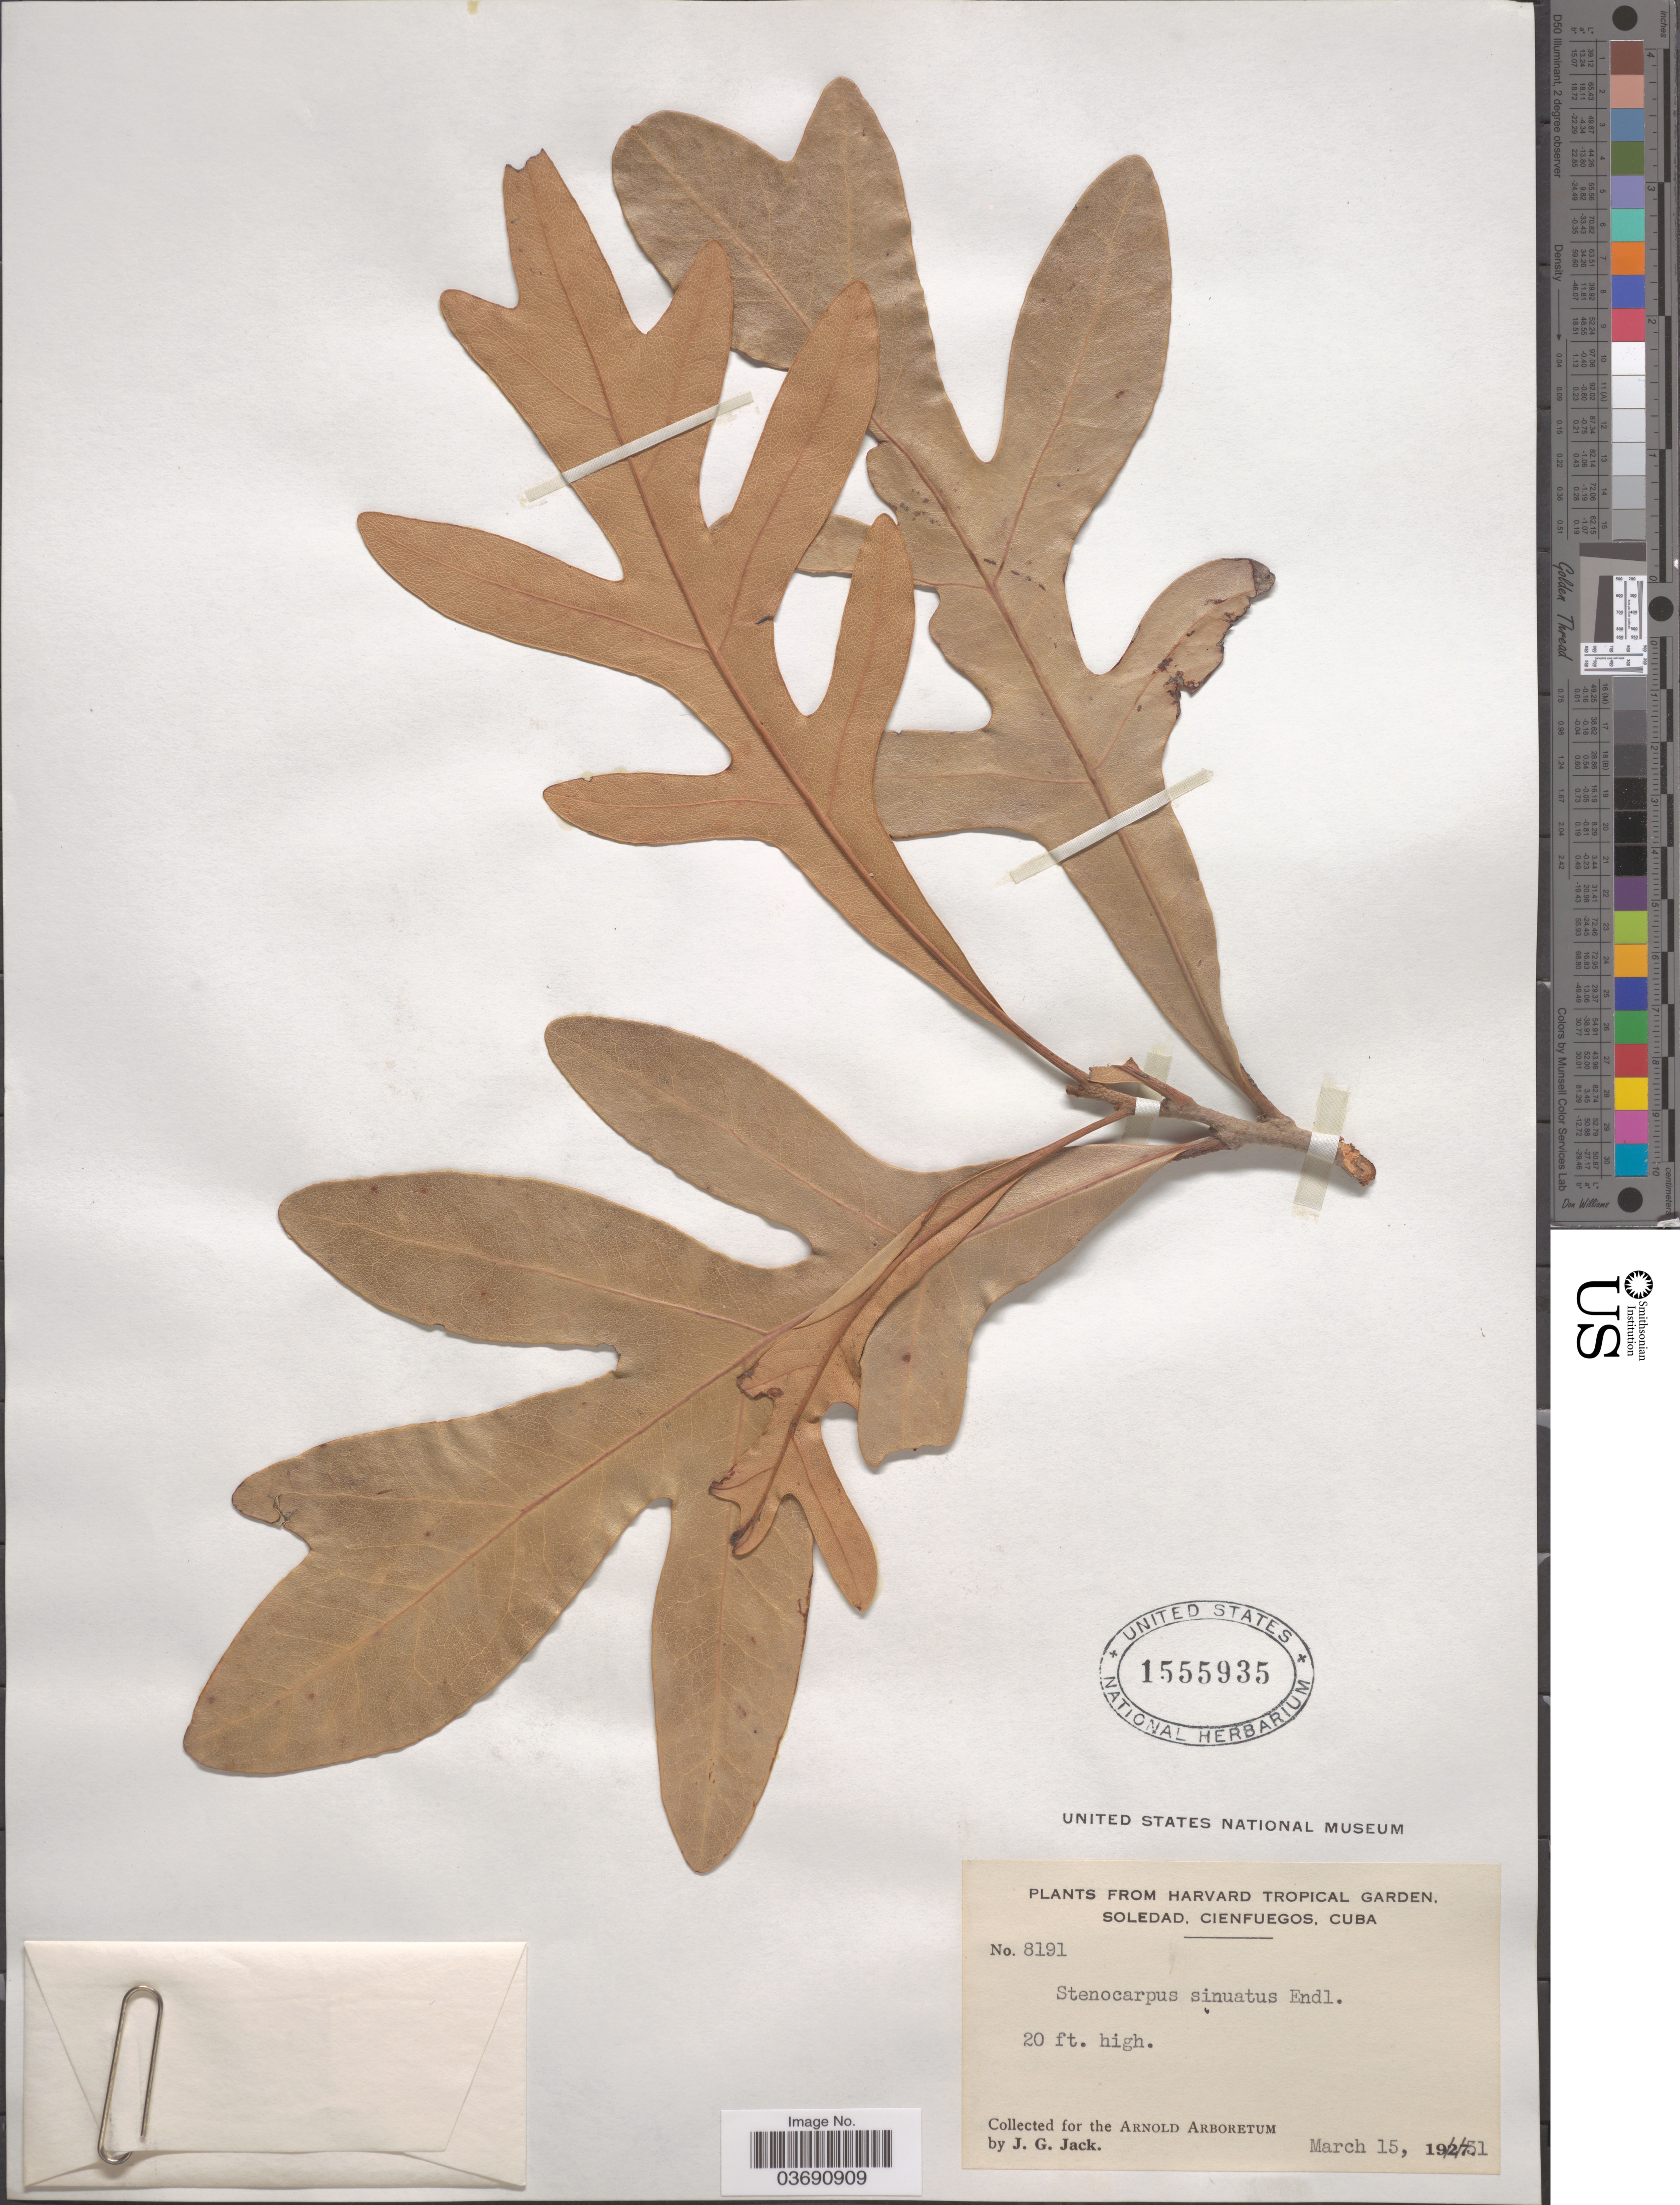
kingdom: Plantae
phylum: Tracheophyta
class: Magnoliopsida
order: Proteales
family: Proteaceae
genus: Stenocarpus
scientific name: Stenocarpus sinuatus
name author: (A. Cunn.) Endl.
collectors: J. G. Jack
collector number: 8191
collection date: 1951-03-15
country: Cuba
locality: Soledad, Cienfuegos.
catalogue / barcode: US 1555935